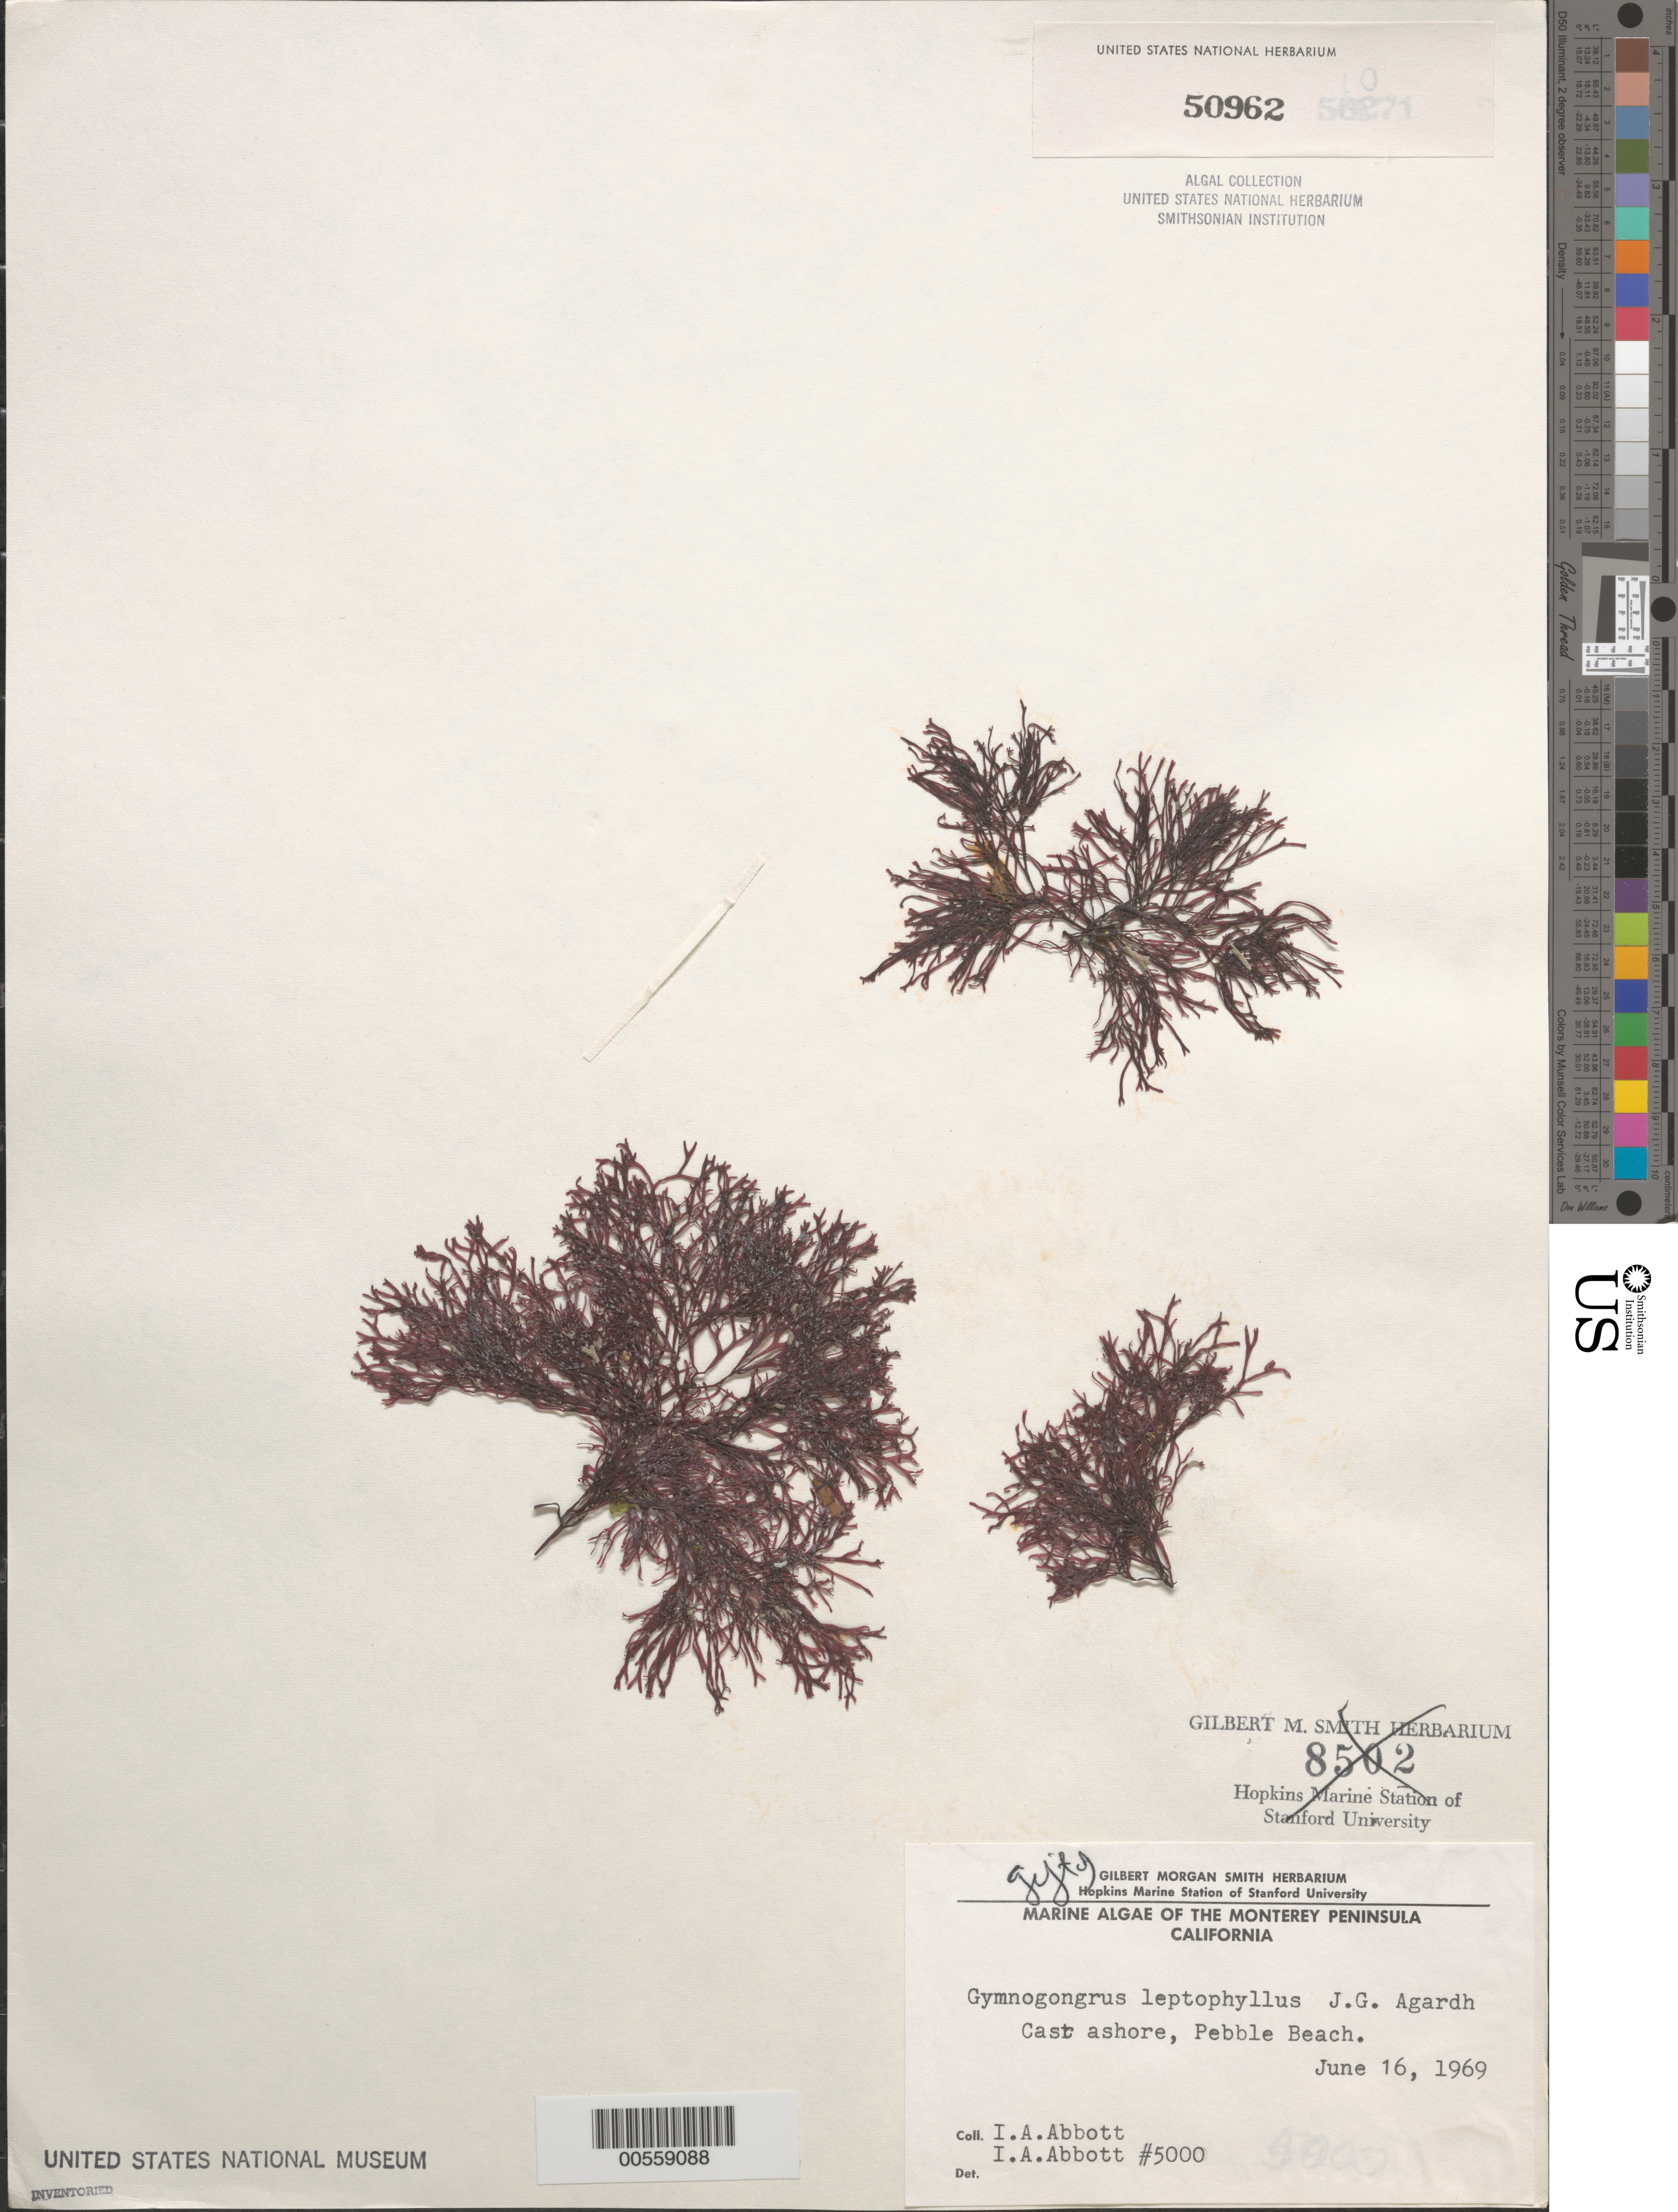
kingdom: Plantae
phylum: Rhodophyta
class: Florideophyceae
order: Gigartinales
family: Phyllophoraceae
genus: Besa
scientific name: Besa leptophylla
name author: (J. Agardh) M.S.Calderon & K.A. Miller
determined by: Algae name updating Project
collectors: I. A. Abbott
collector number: IAA 5000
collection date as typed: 16 Jun 1969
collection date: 1969-06-16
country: United States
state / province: California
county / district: Monterey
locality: Pebble Beach, Monterey Peninsula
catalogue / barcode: US 50962